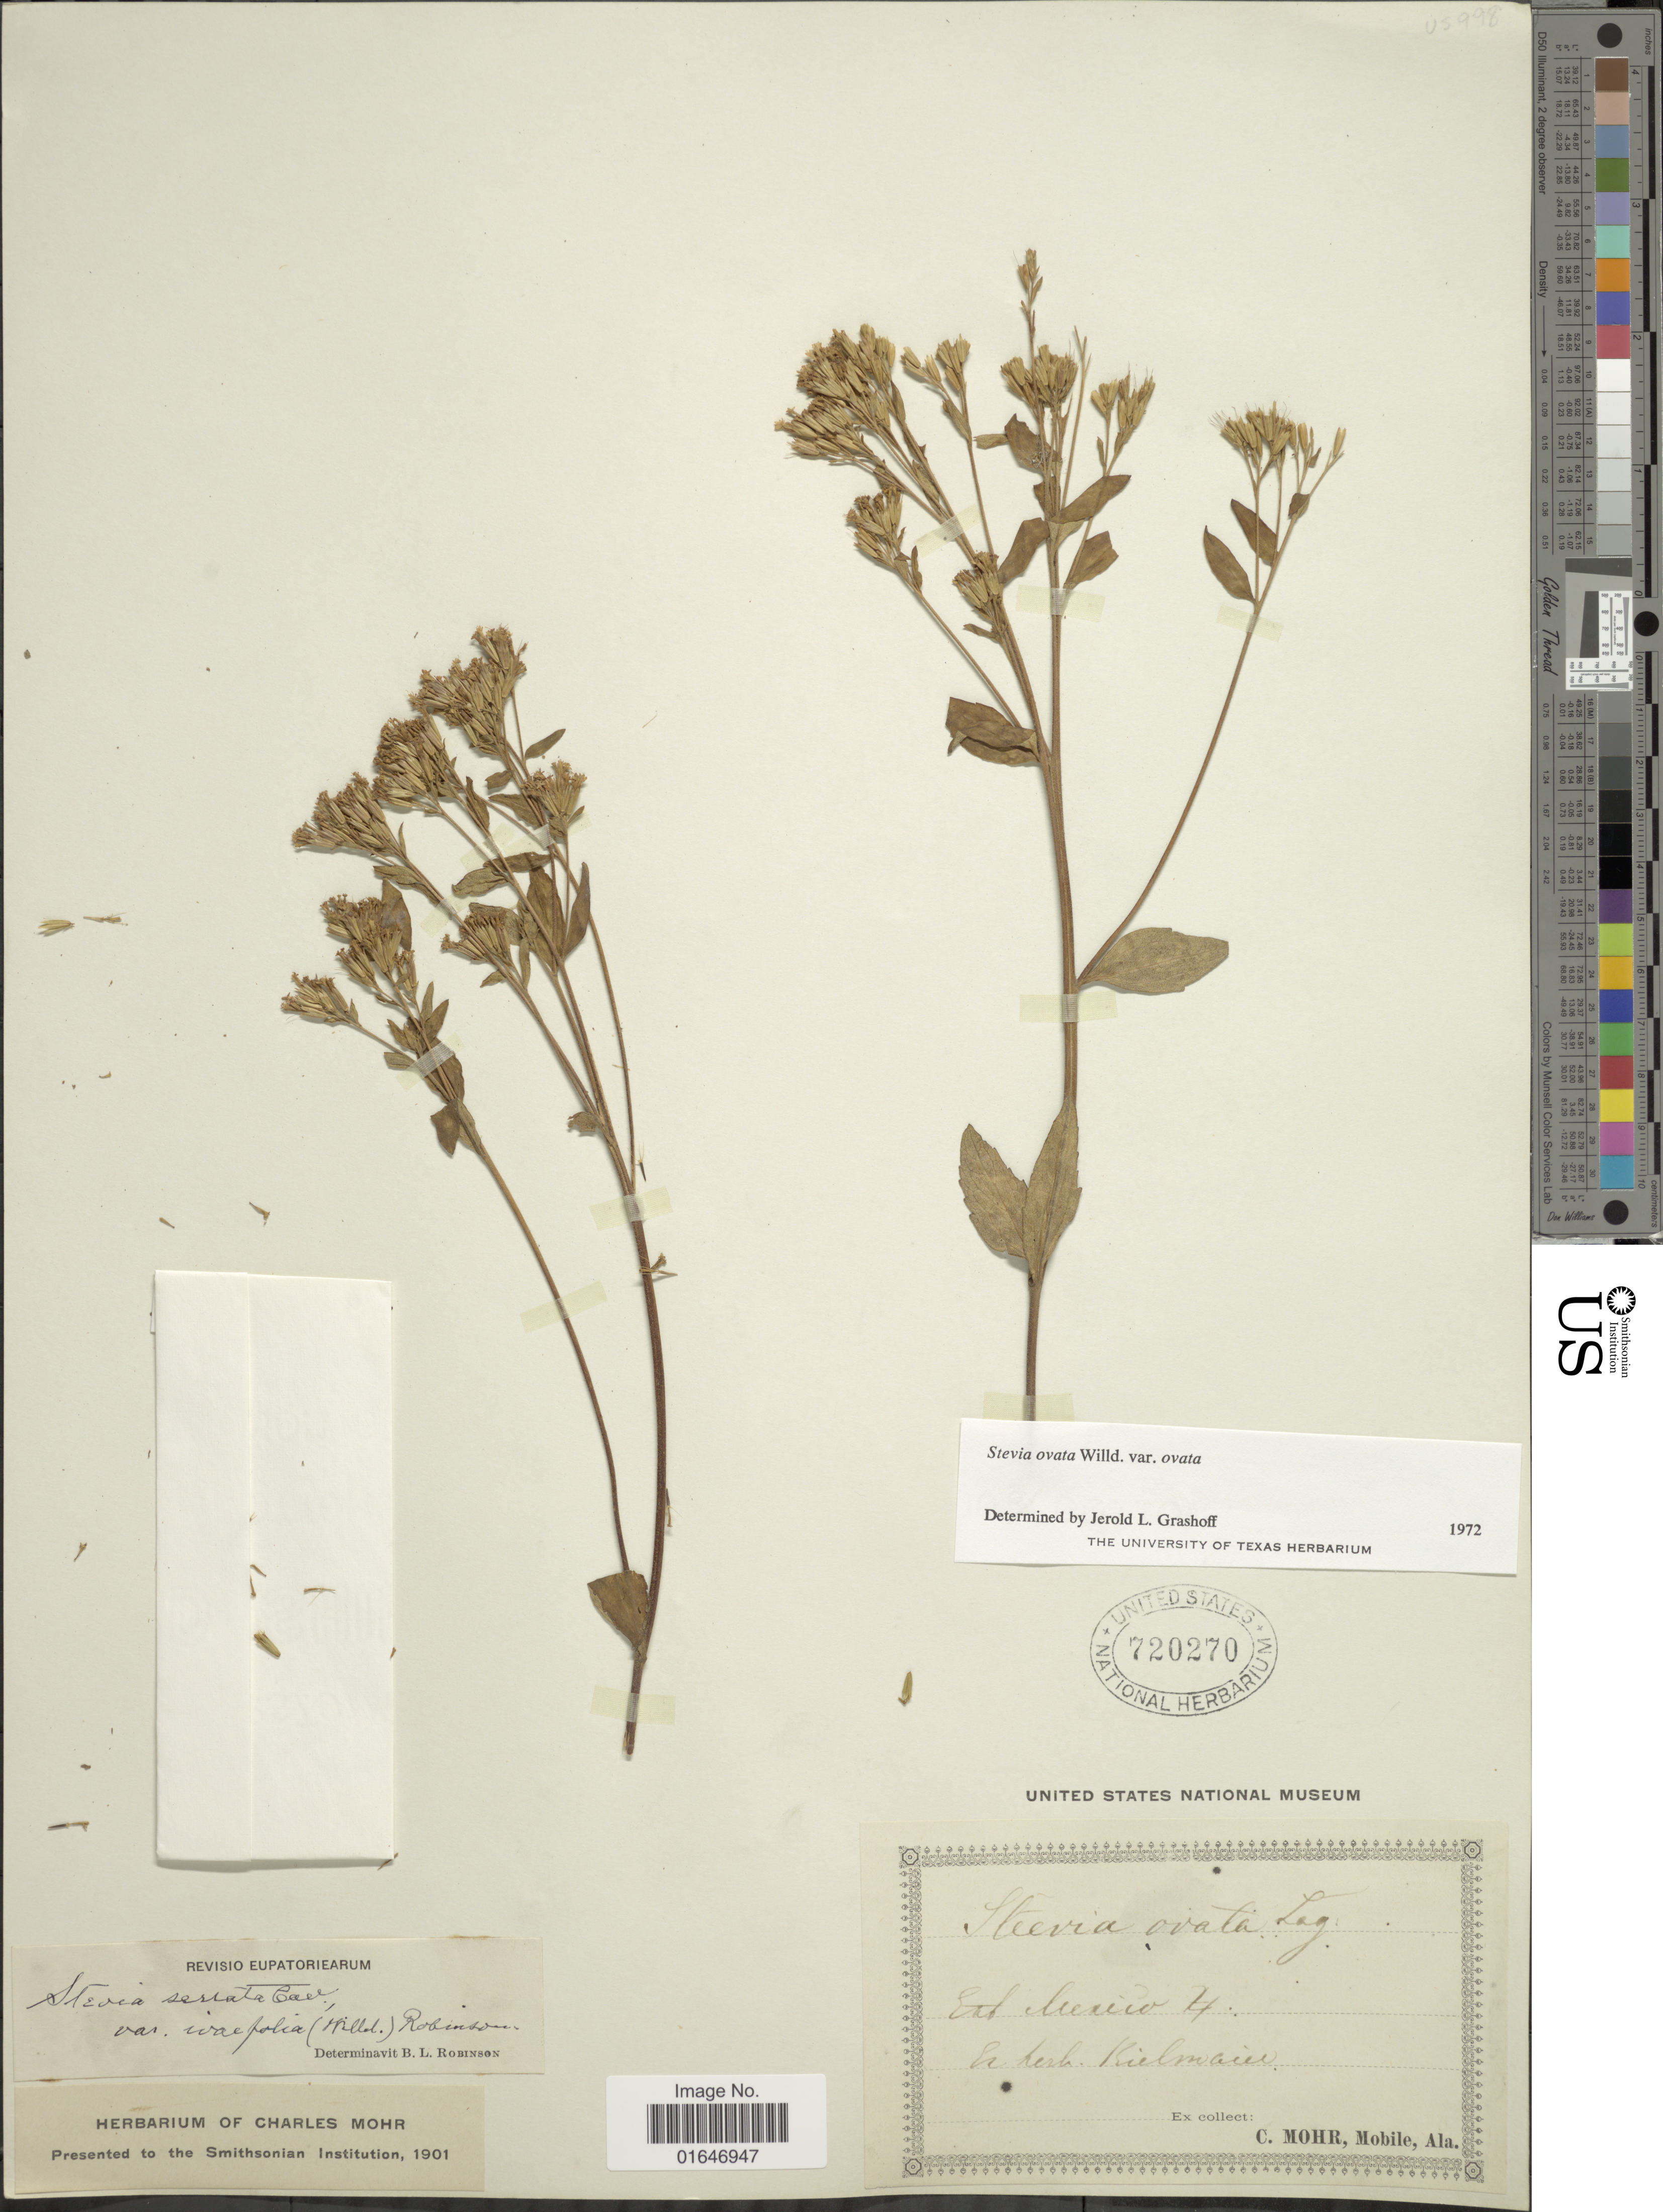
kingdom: Plantae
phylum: Tracheophyta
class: Magnoliopsida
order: Asterales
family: Asteraceae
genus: Stevia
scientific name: Stevia ovata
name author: Willd.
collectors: Mohr, C. T. (herbarium)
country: Mexico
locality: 4. [unsure placement] [interpreted]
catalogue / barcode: US 720270